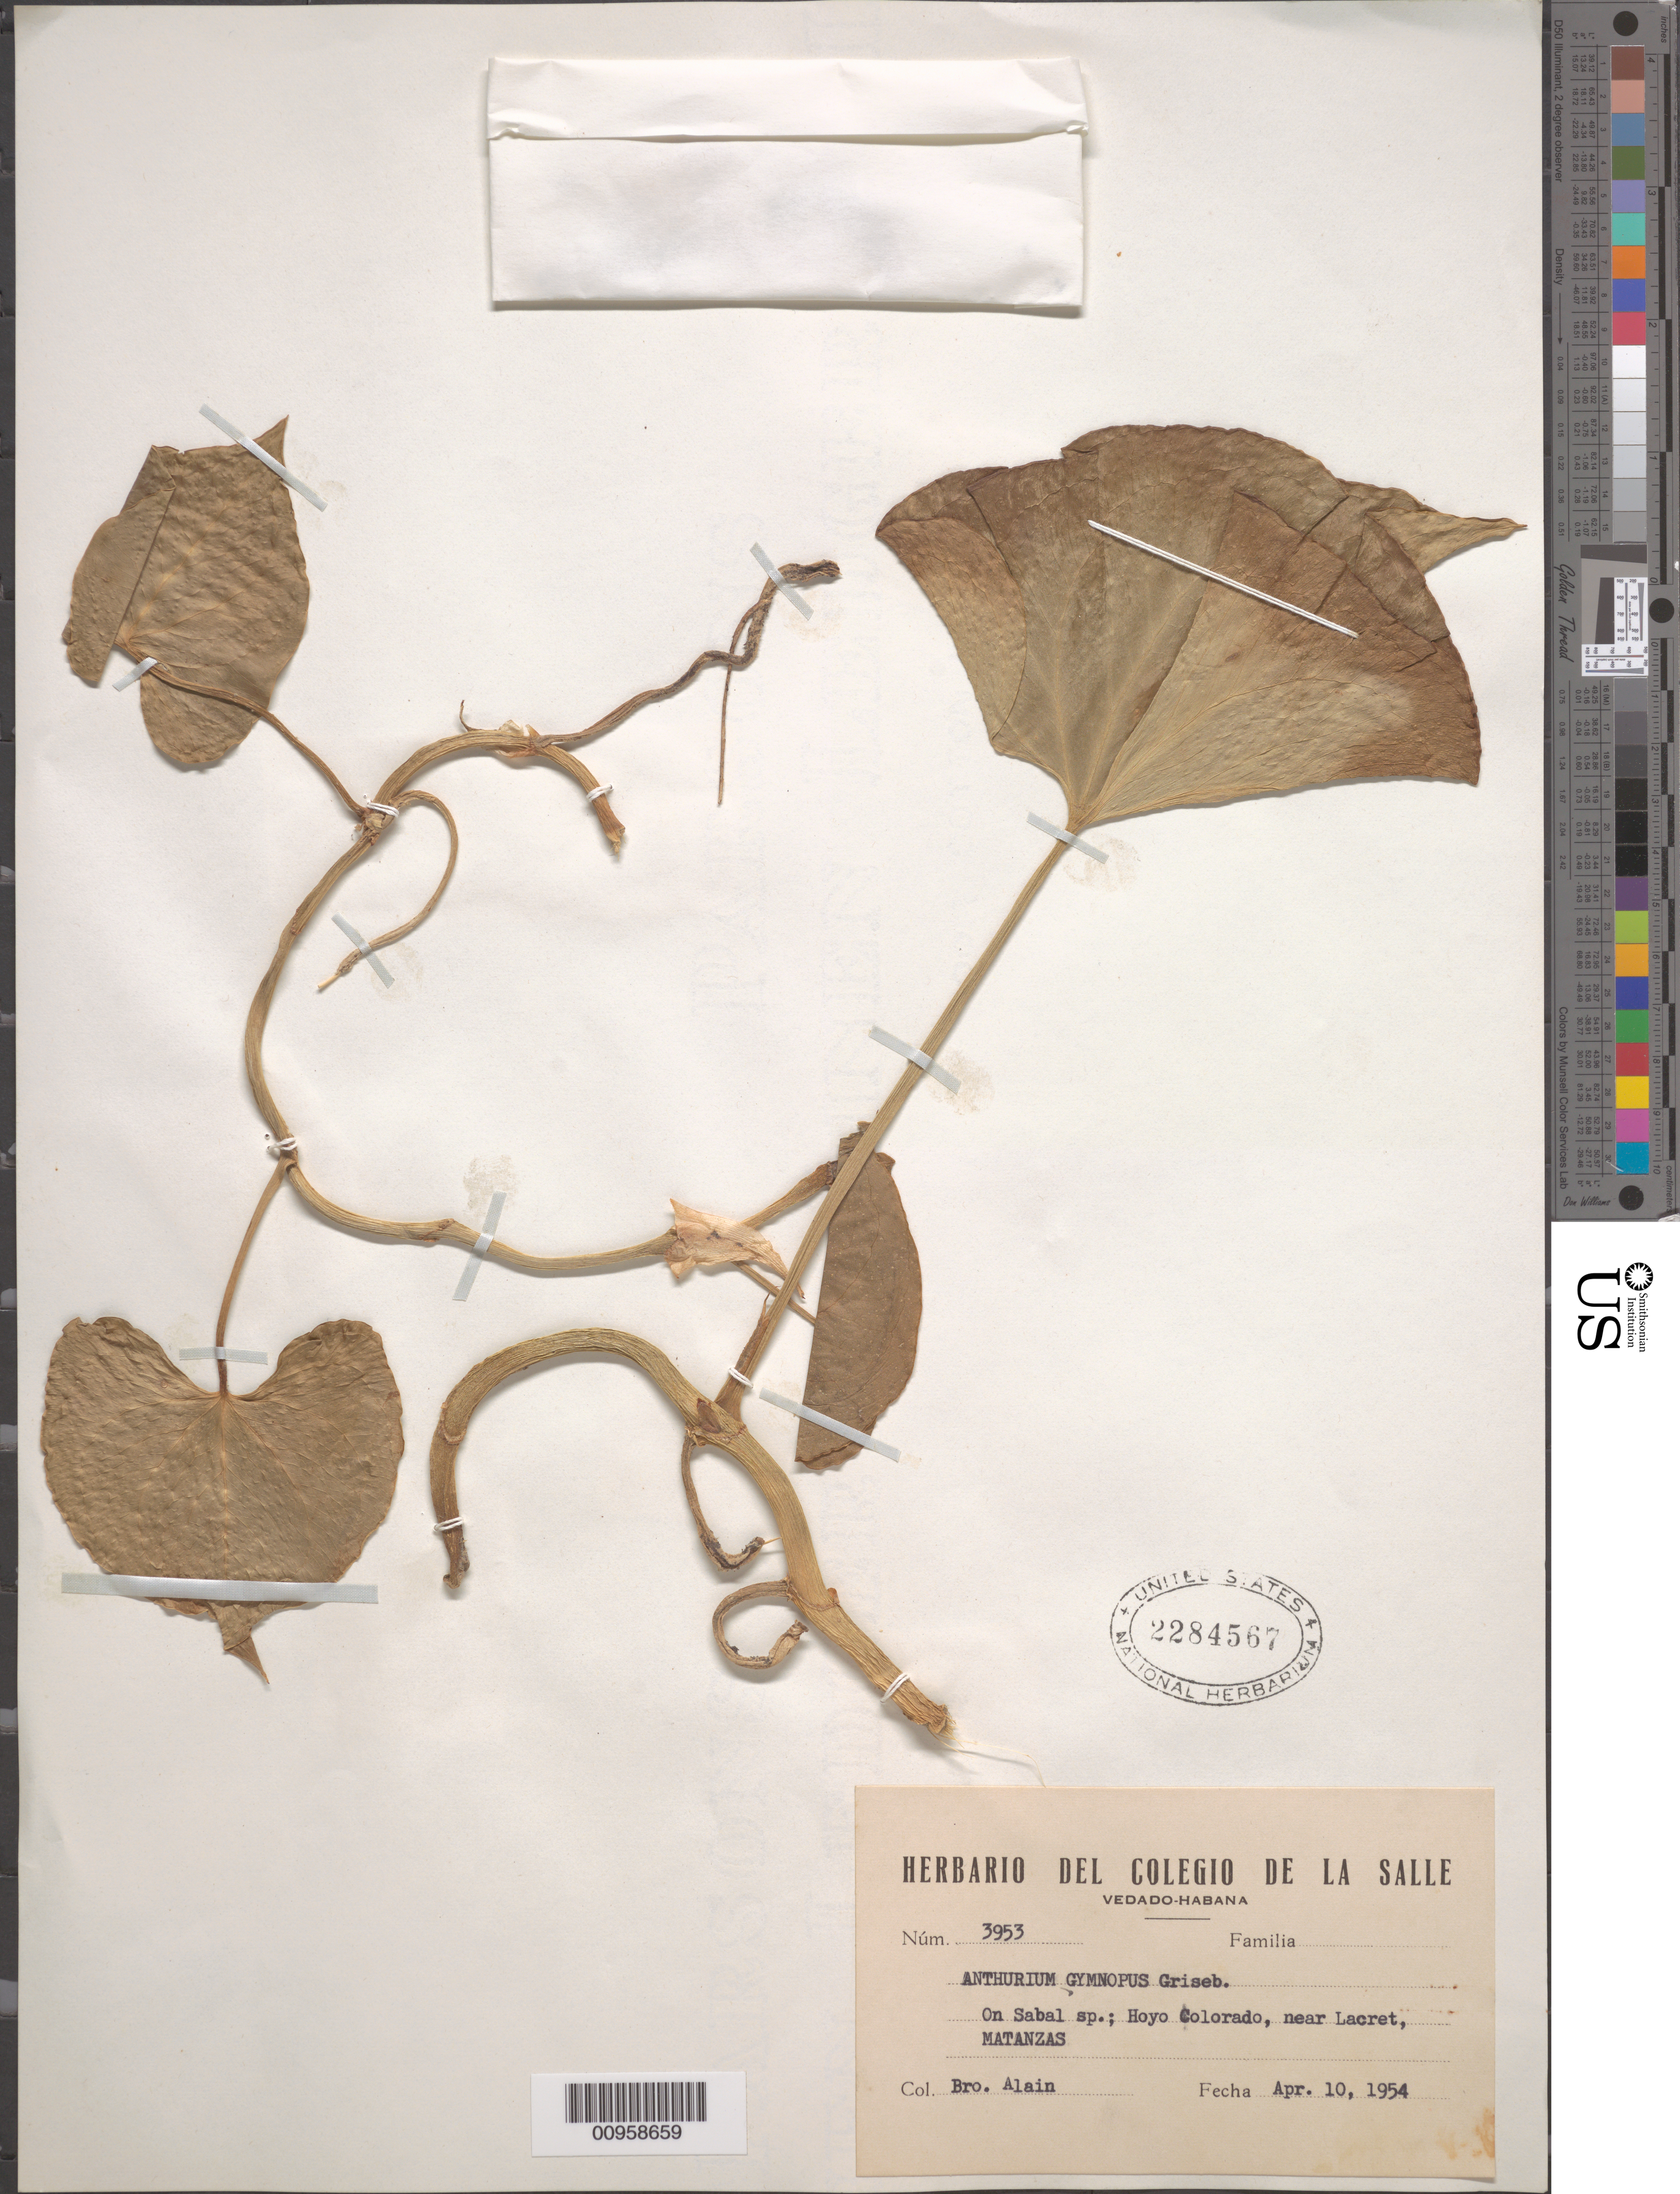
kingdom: Plantae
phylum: Tracheophyta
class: Liliopsida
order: Alismatales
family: Araceae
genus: Anthurium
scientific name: Anthurium gymnopus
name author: Griseb.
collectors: A. H. Liogier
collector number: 3953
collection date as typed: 10 Apr 1954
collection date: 1954-04-10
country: Cuba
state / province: Matanzas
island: Cuba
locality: Hoyo Colorado, near Lacret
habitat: On Sabal sp.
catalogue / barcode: US 2284567